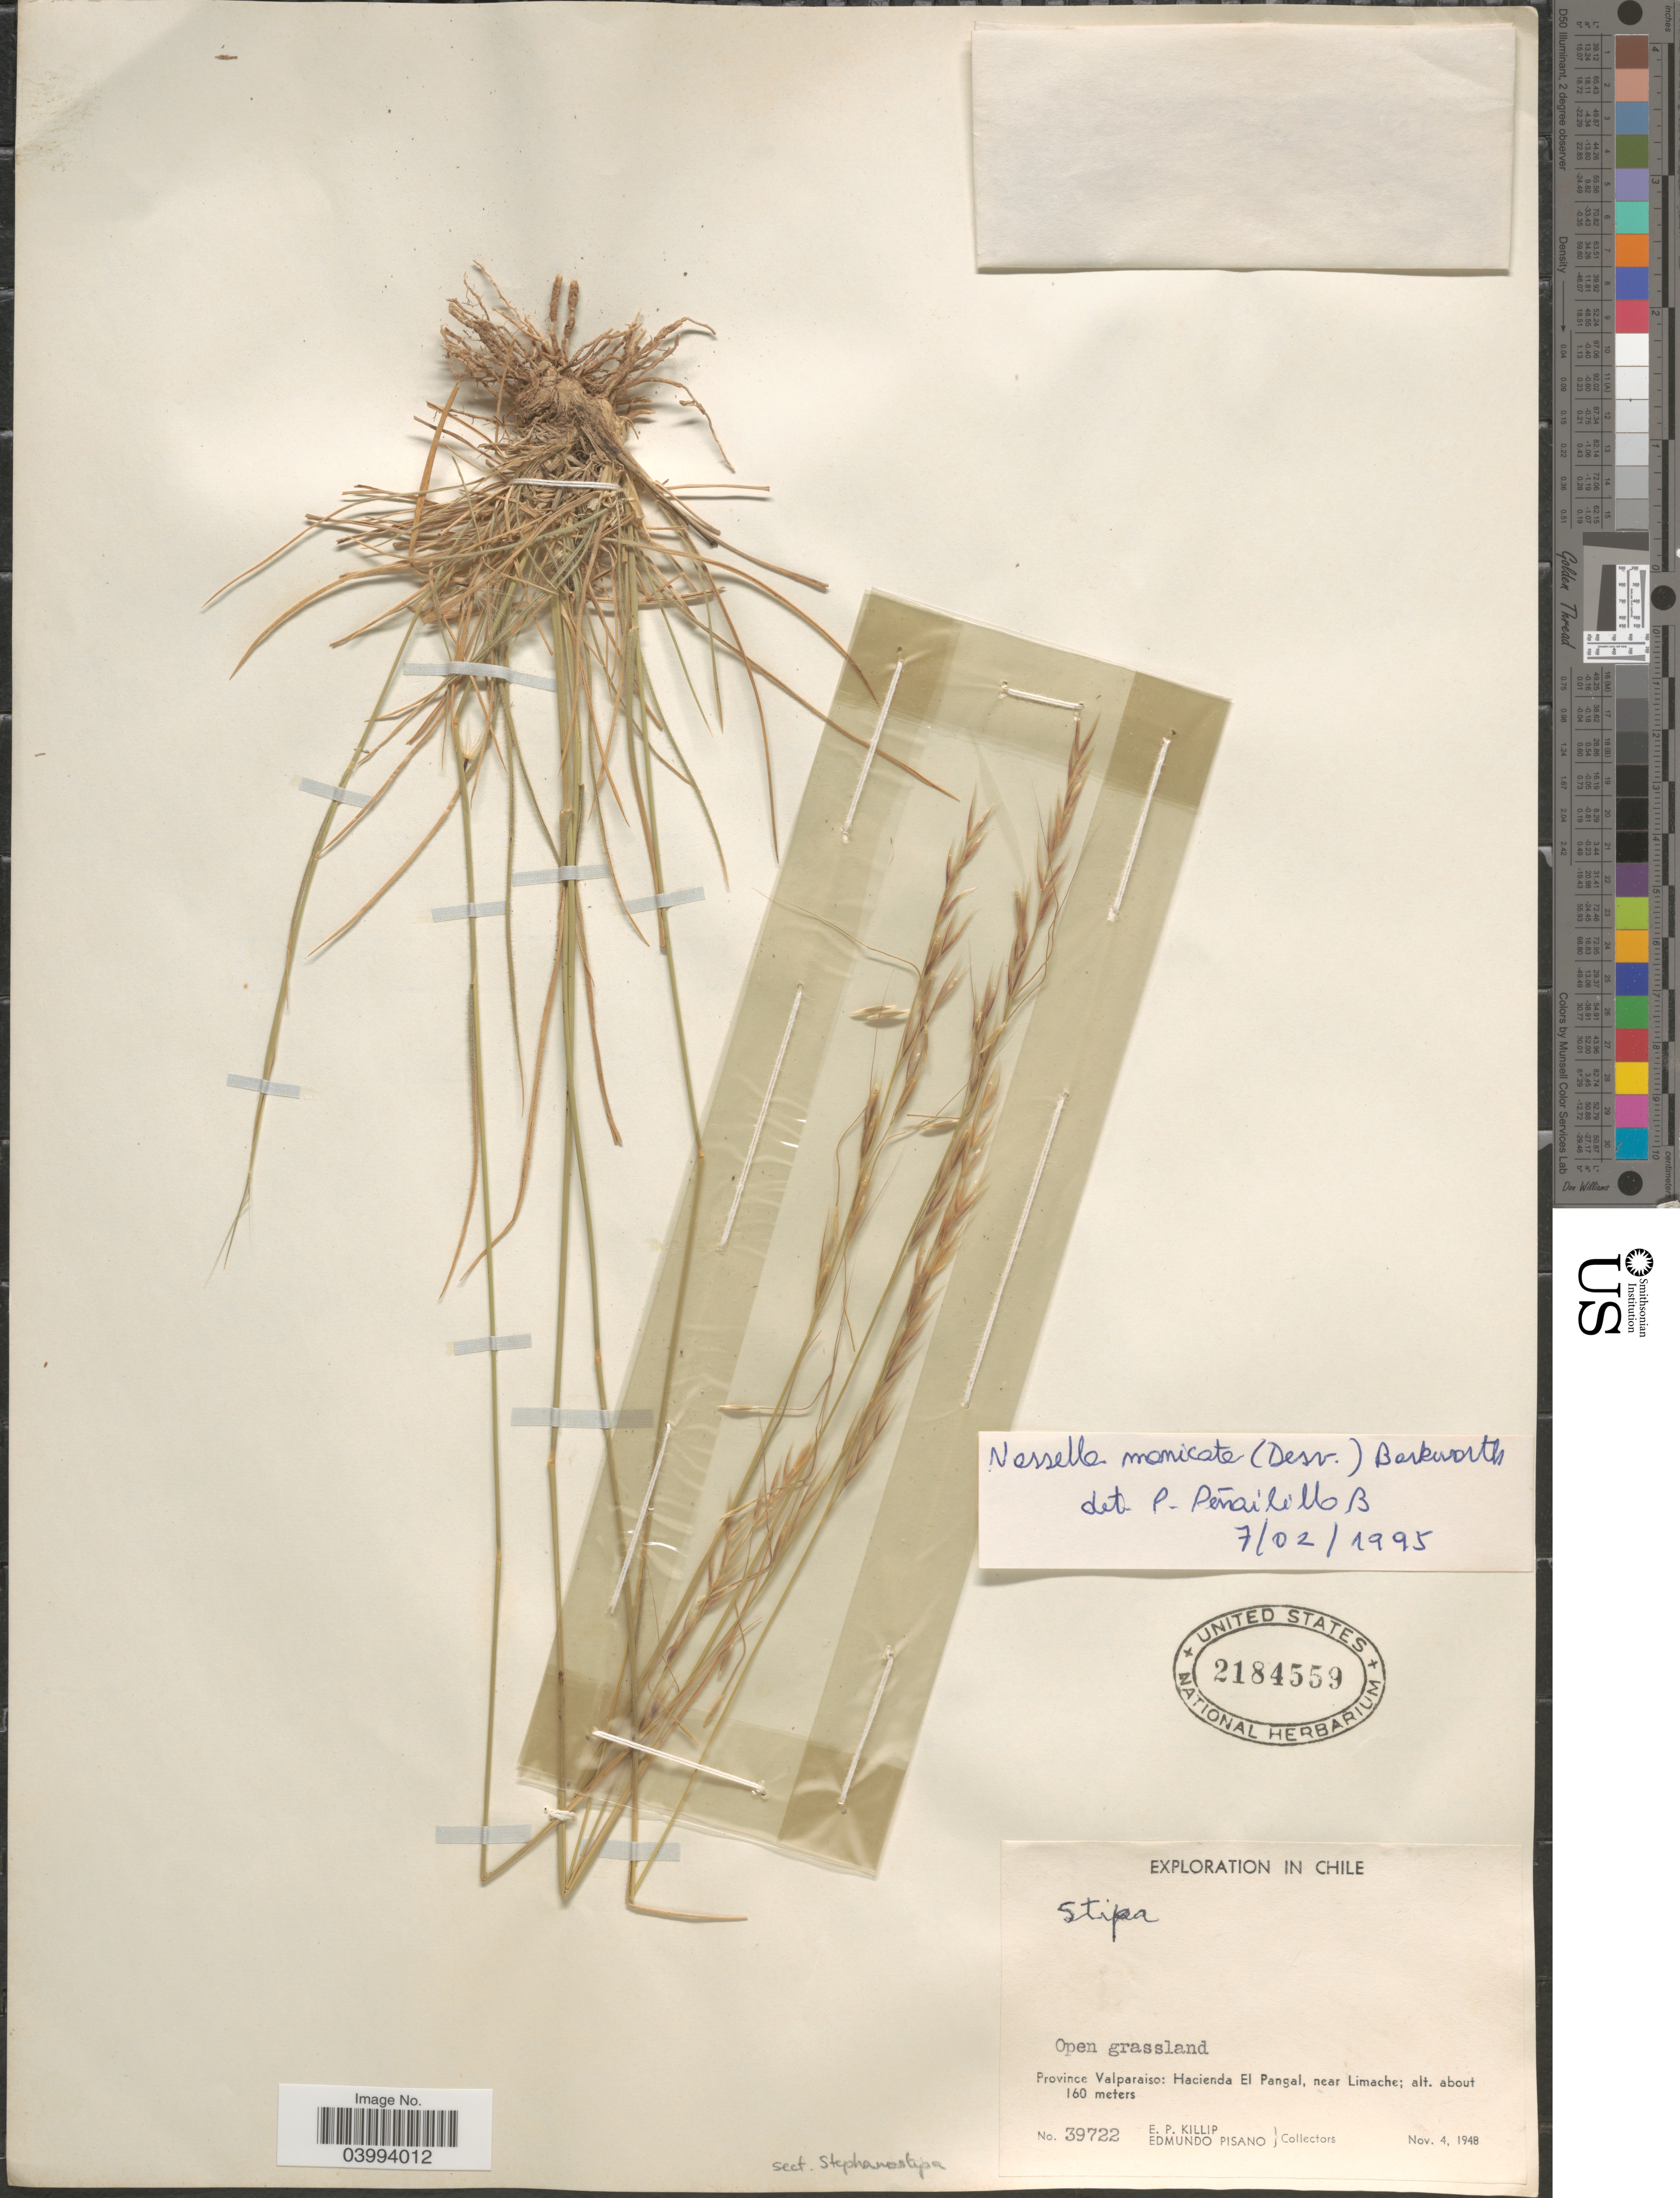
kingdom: Plantae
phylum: Tracheophyta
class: Liliopsida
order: Poales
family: Poaceae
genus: Nassella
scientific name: Nassella manicata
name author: (É. Desv.) Barkworth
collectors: E. P. Killip & E. Pisano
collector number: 39722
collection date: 1948-11-04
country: Chile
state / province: Valparaíso (V)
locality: Open grassland. Haciendo El Pangal, near Limache.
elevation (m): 160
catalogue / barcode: US 2184559